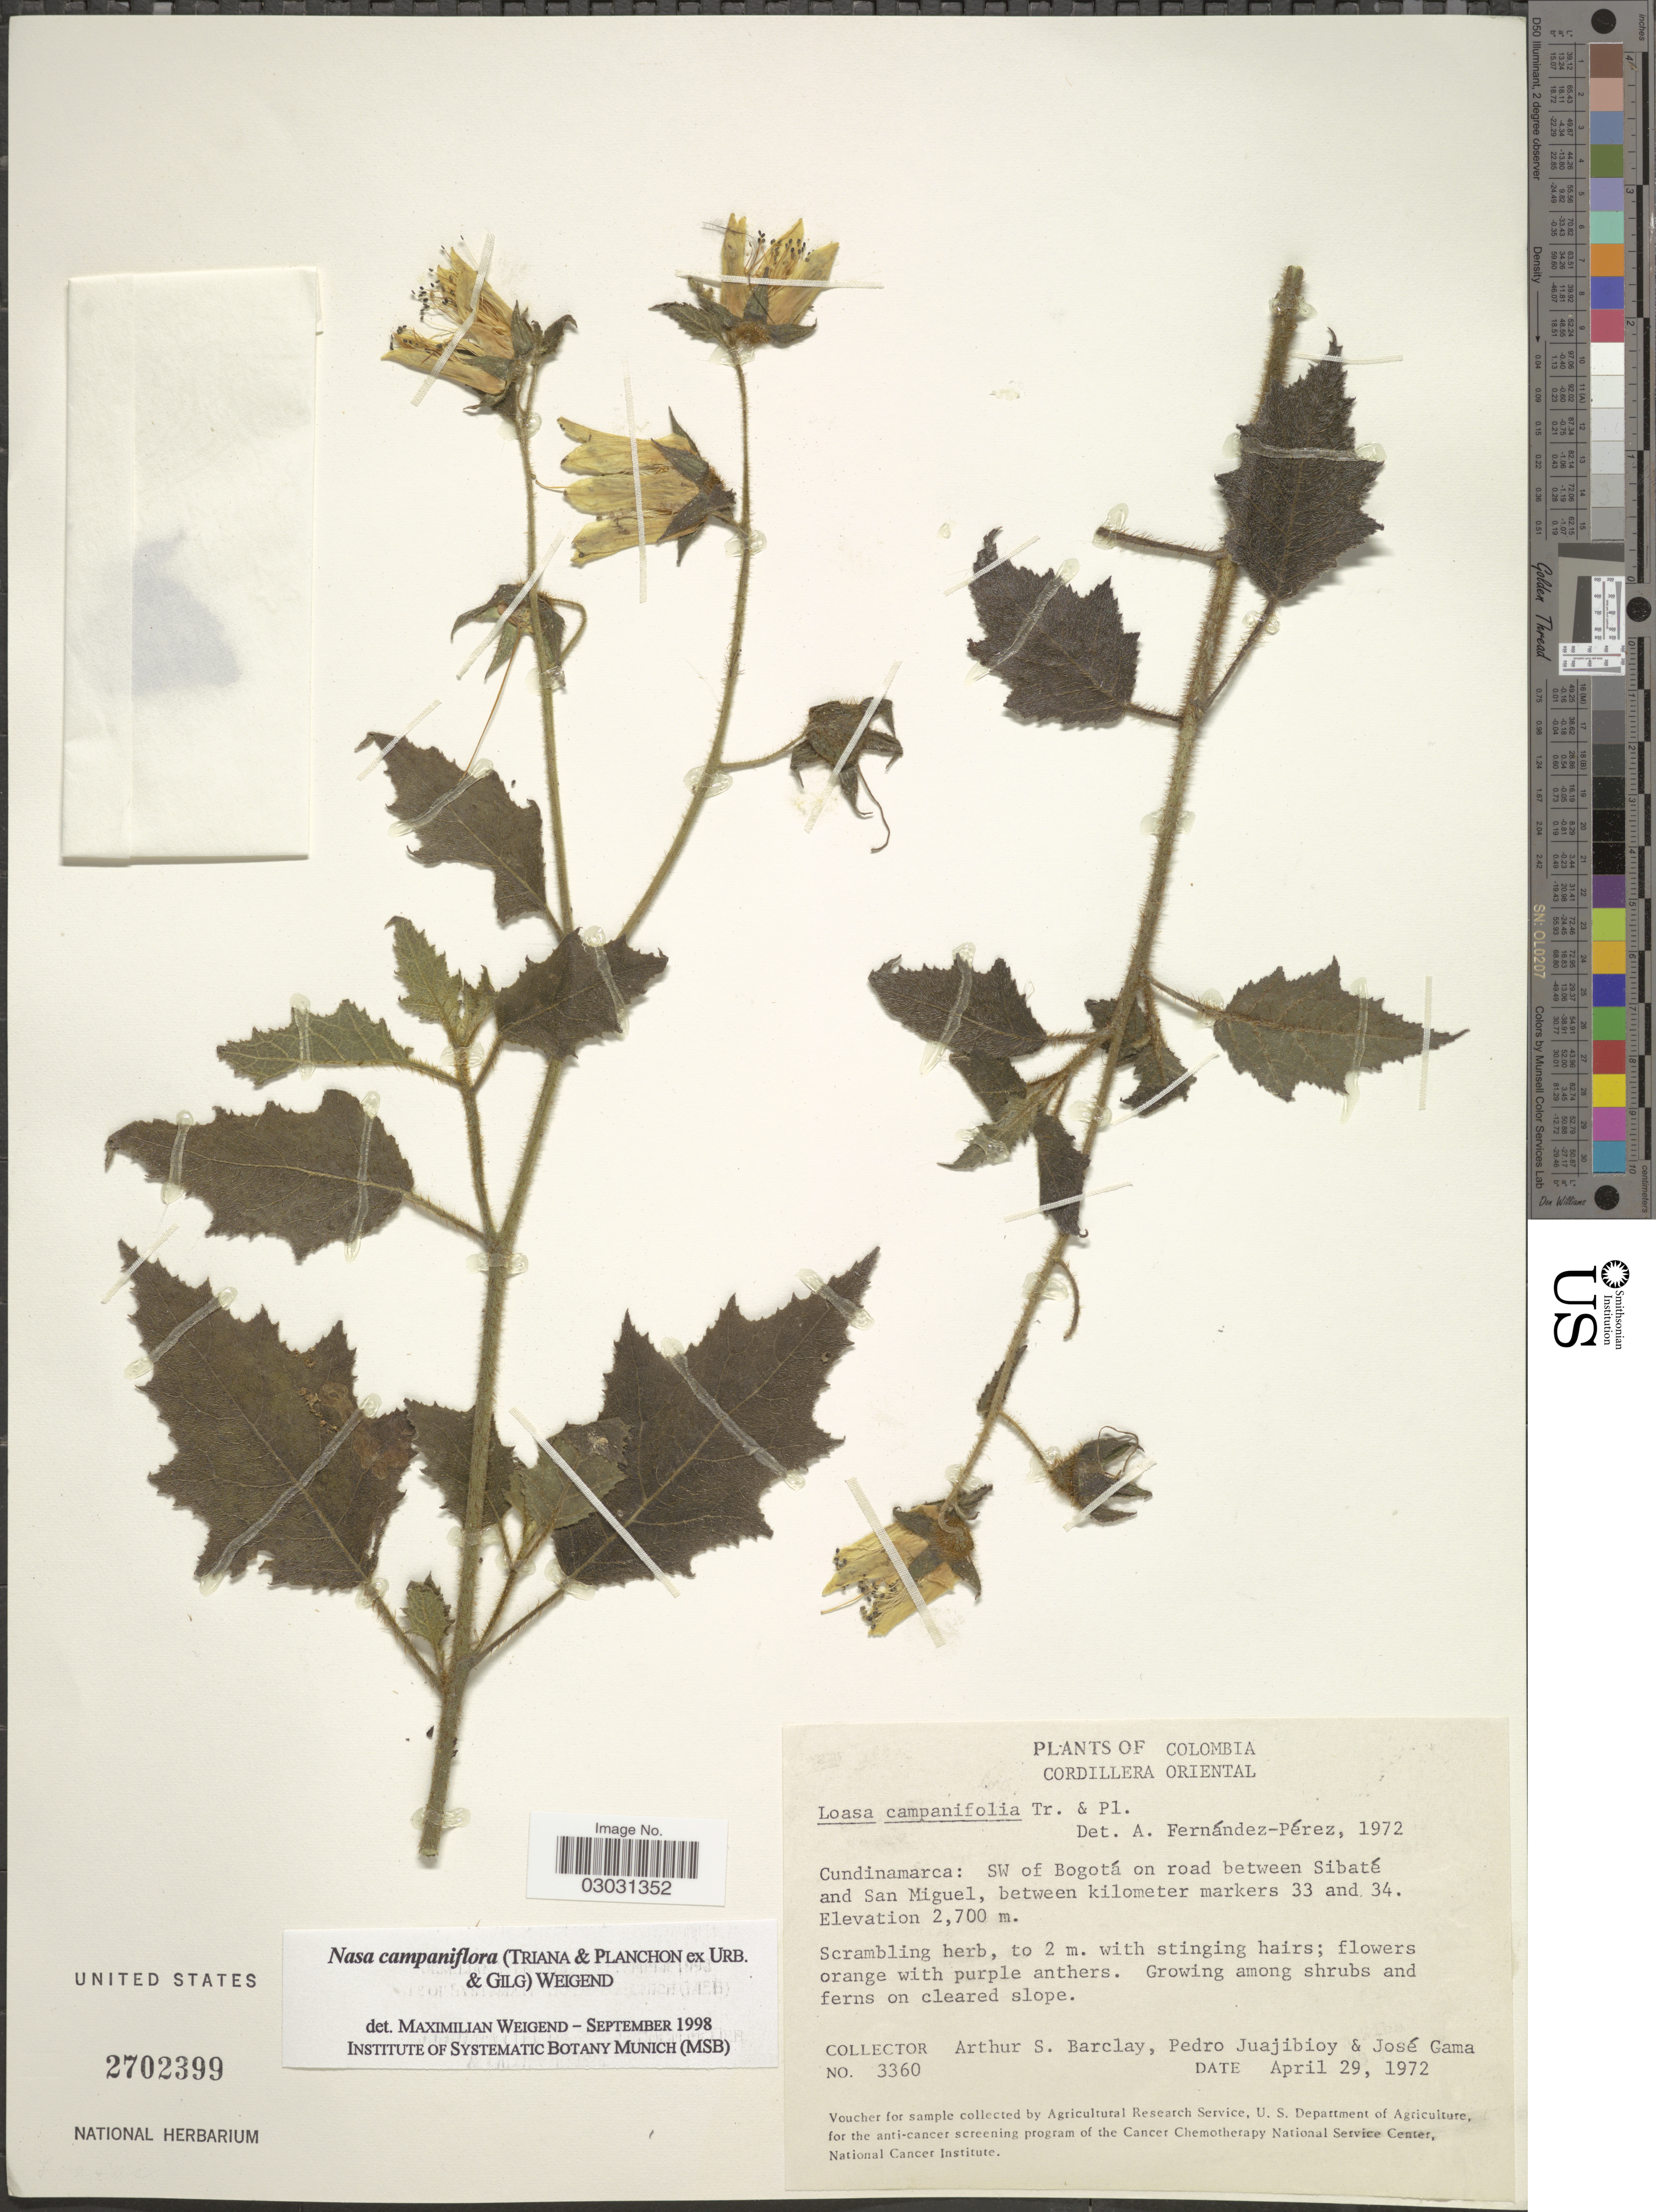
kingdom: Plantae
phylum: Tracheophyta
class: Magnoliopsida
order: Cornales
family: Loasaceae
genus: Nasa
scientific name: Nasa campaniflora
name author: (Triana & Planch. ex Urb. & Gilg) Weigend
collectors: A. S. Barclay, P. Juajibioy & J. Gama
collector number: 3360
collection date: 1972-04-29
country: Colombia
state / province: Cundinamarca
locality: Cordillera Oriental. SW of Bogotá on road between Sibaté and San Miguel, between kilometer markers 33 and 34.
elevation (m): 2700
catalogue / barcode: US 2702399